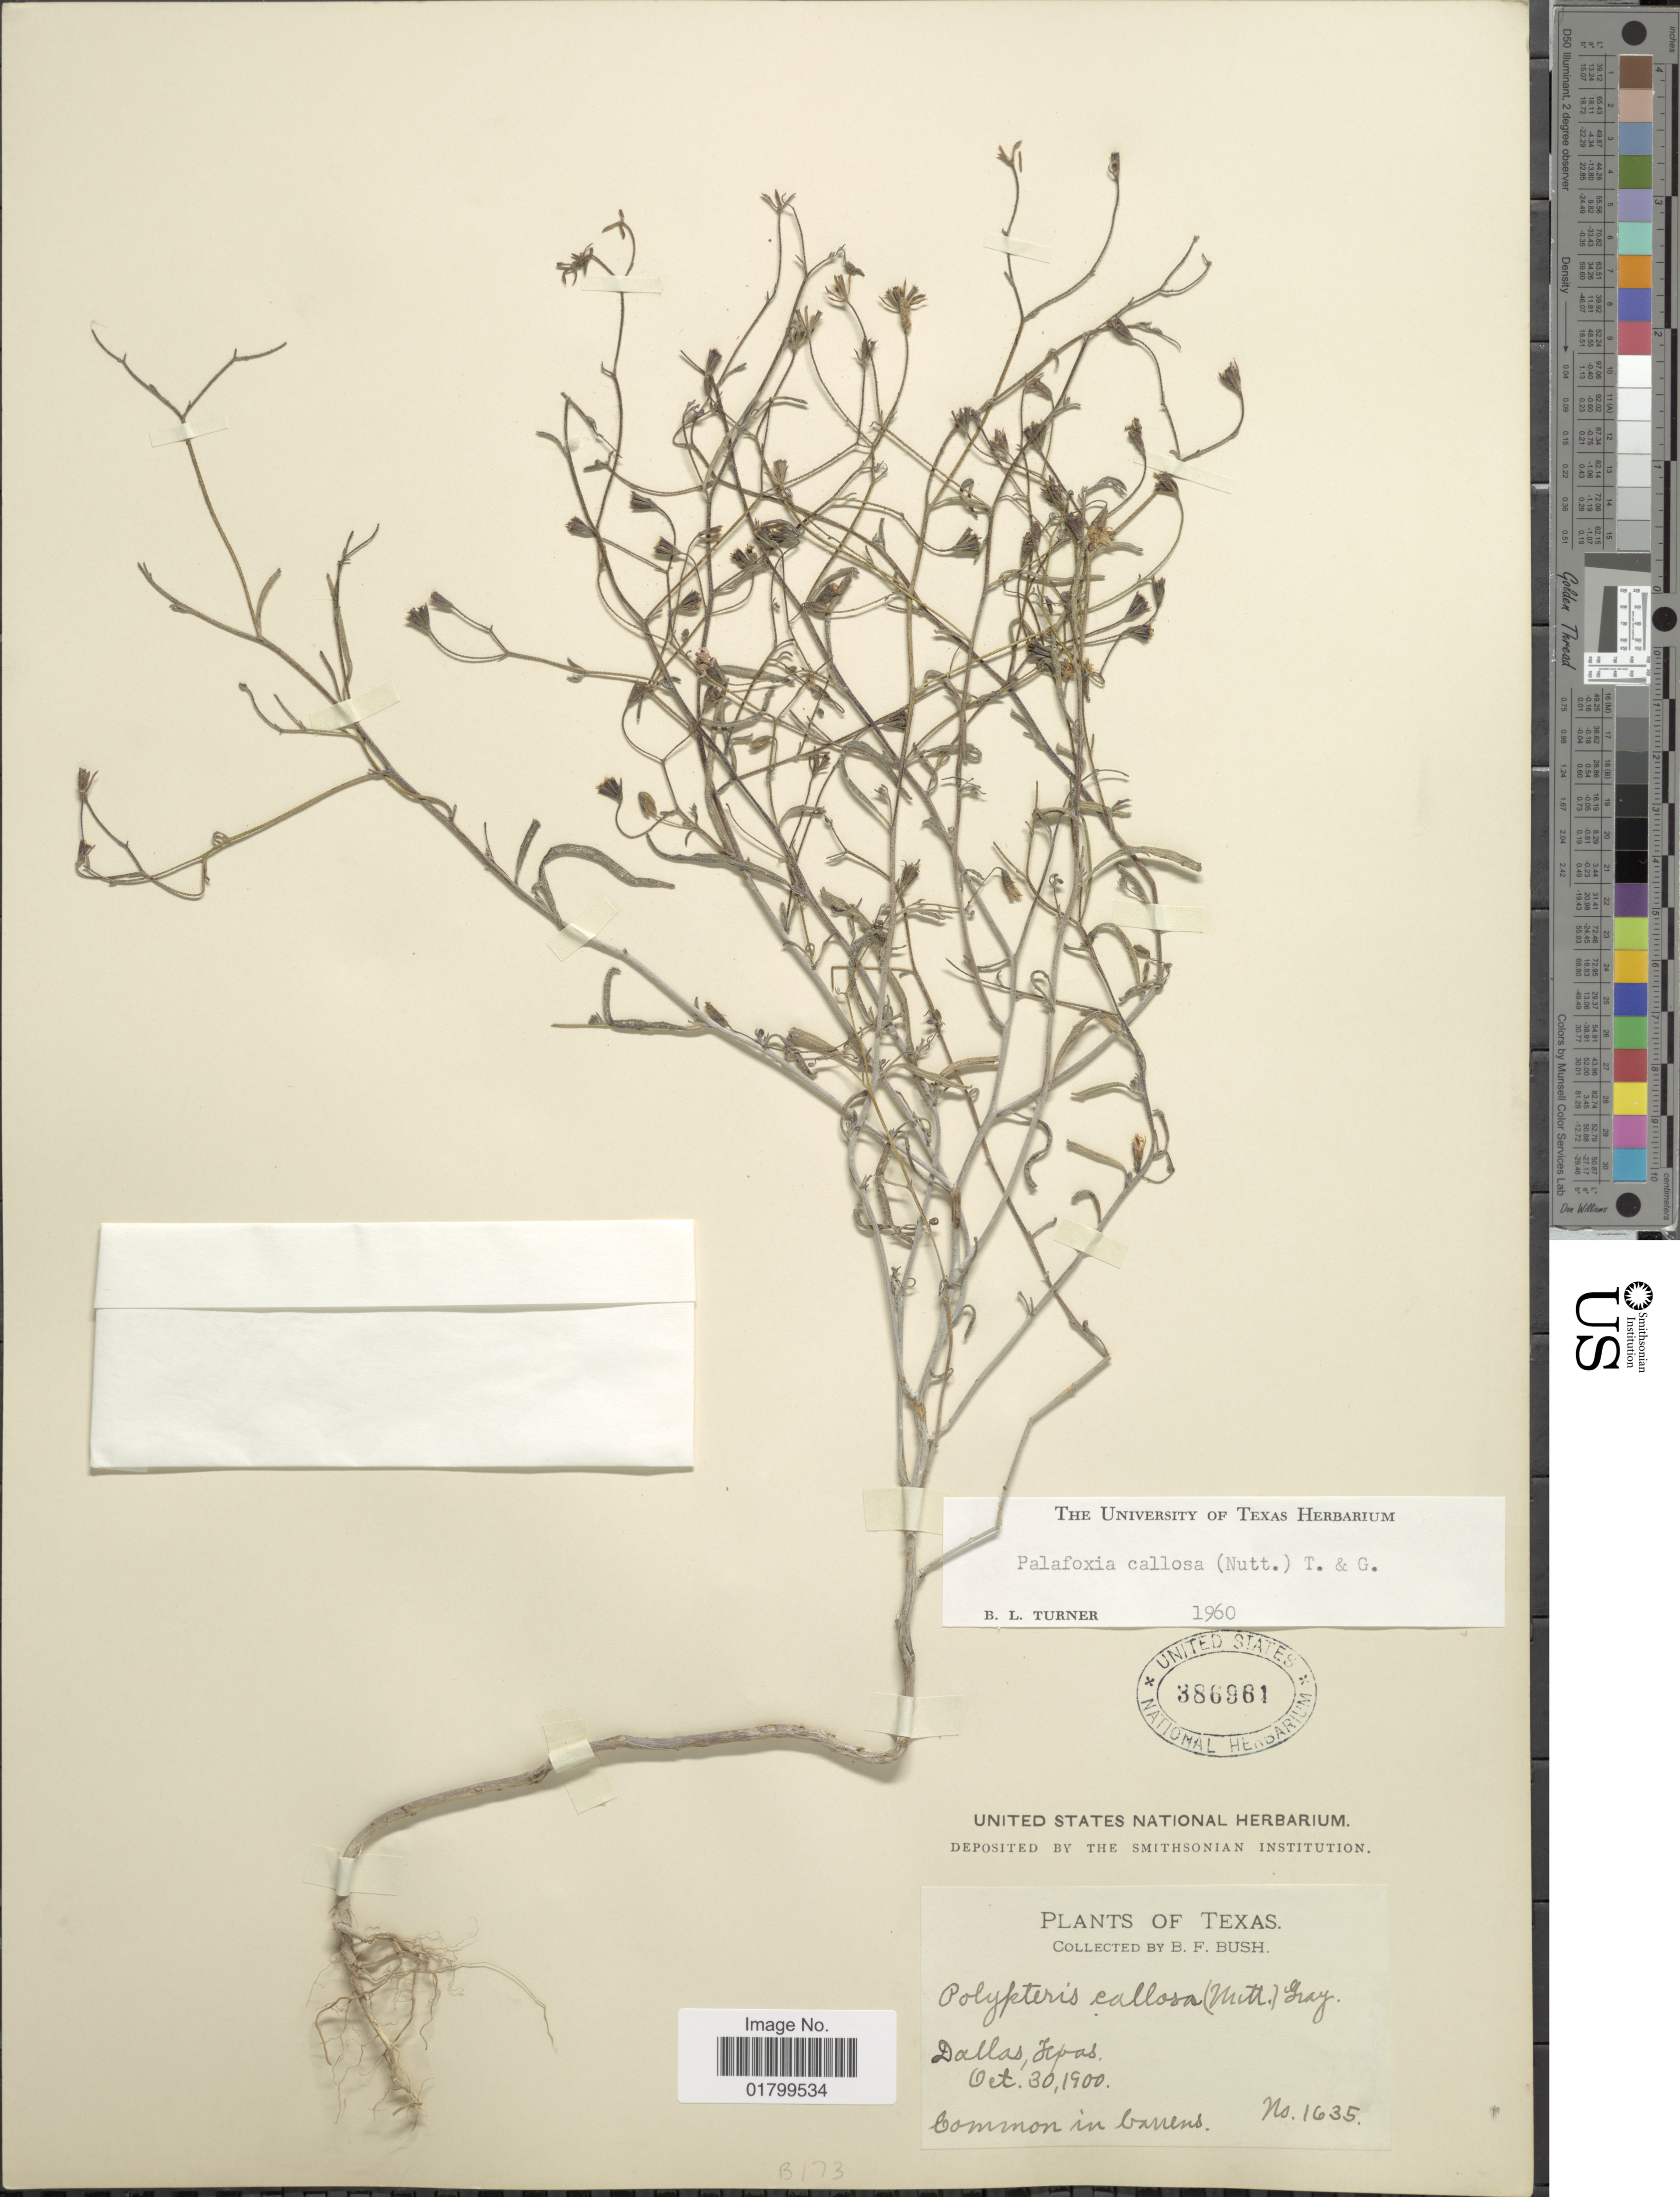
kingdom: Plantae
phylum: Tracheophyta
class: Magnoliopsida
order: Asterales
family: Asteraceae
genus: Palafoxia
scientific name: Palafoxia callosa var. callosa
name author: (Nutt.) Torr. & A. Gray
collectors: B. F. Bush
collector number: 1635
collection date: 1900-10-30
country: United States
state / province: Texas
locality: Dallas, Texas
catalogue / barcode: US 386961